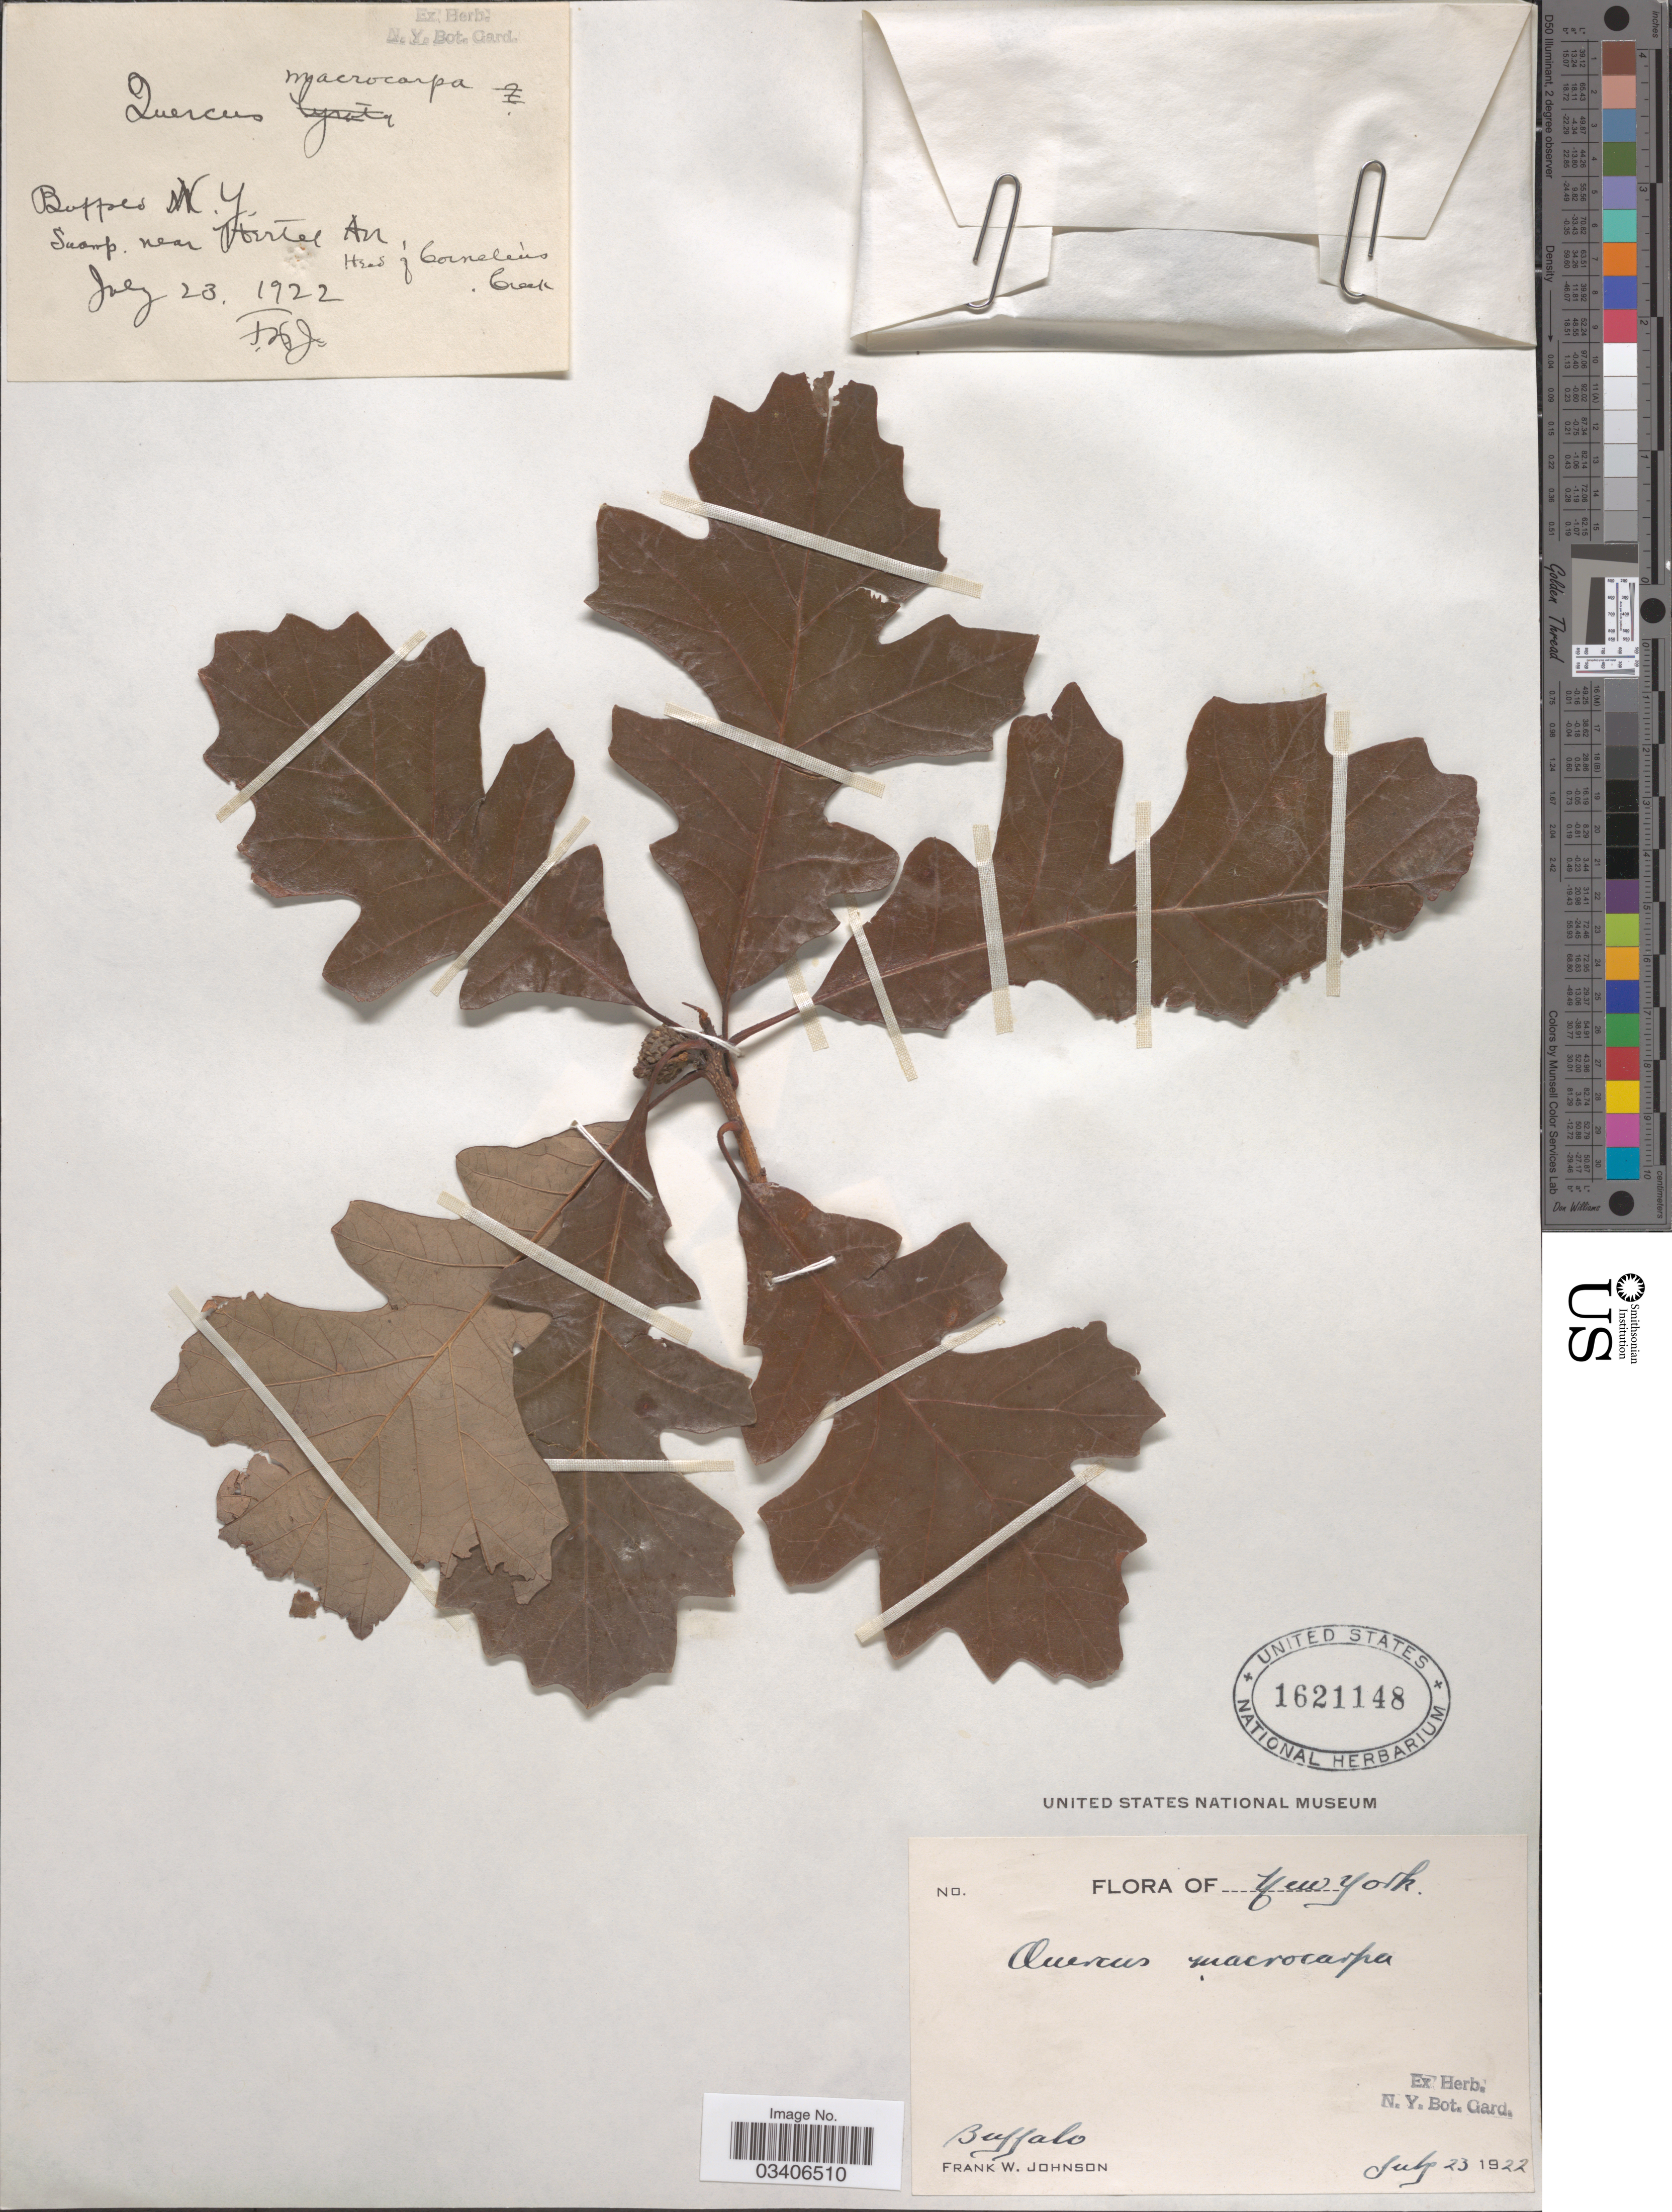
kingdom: Plantae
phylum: Tracheophyta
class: Magnoliopsida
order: Fagales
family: Fagaceae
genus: Quercus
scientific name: Quercus macrocarpa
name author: Michx.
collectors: F. W. Johnson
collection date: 1922-07-23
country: United States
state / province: New York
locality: Buffalo. Swamp near Hertel Ave.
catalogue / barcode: US 1621148